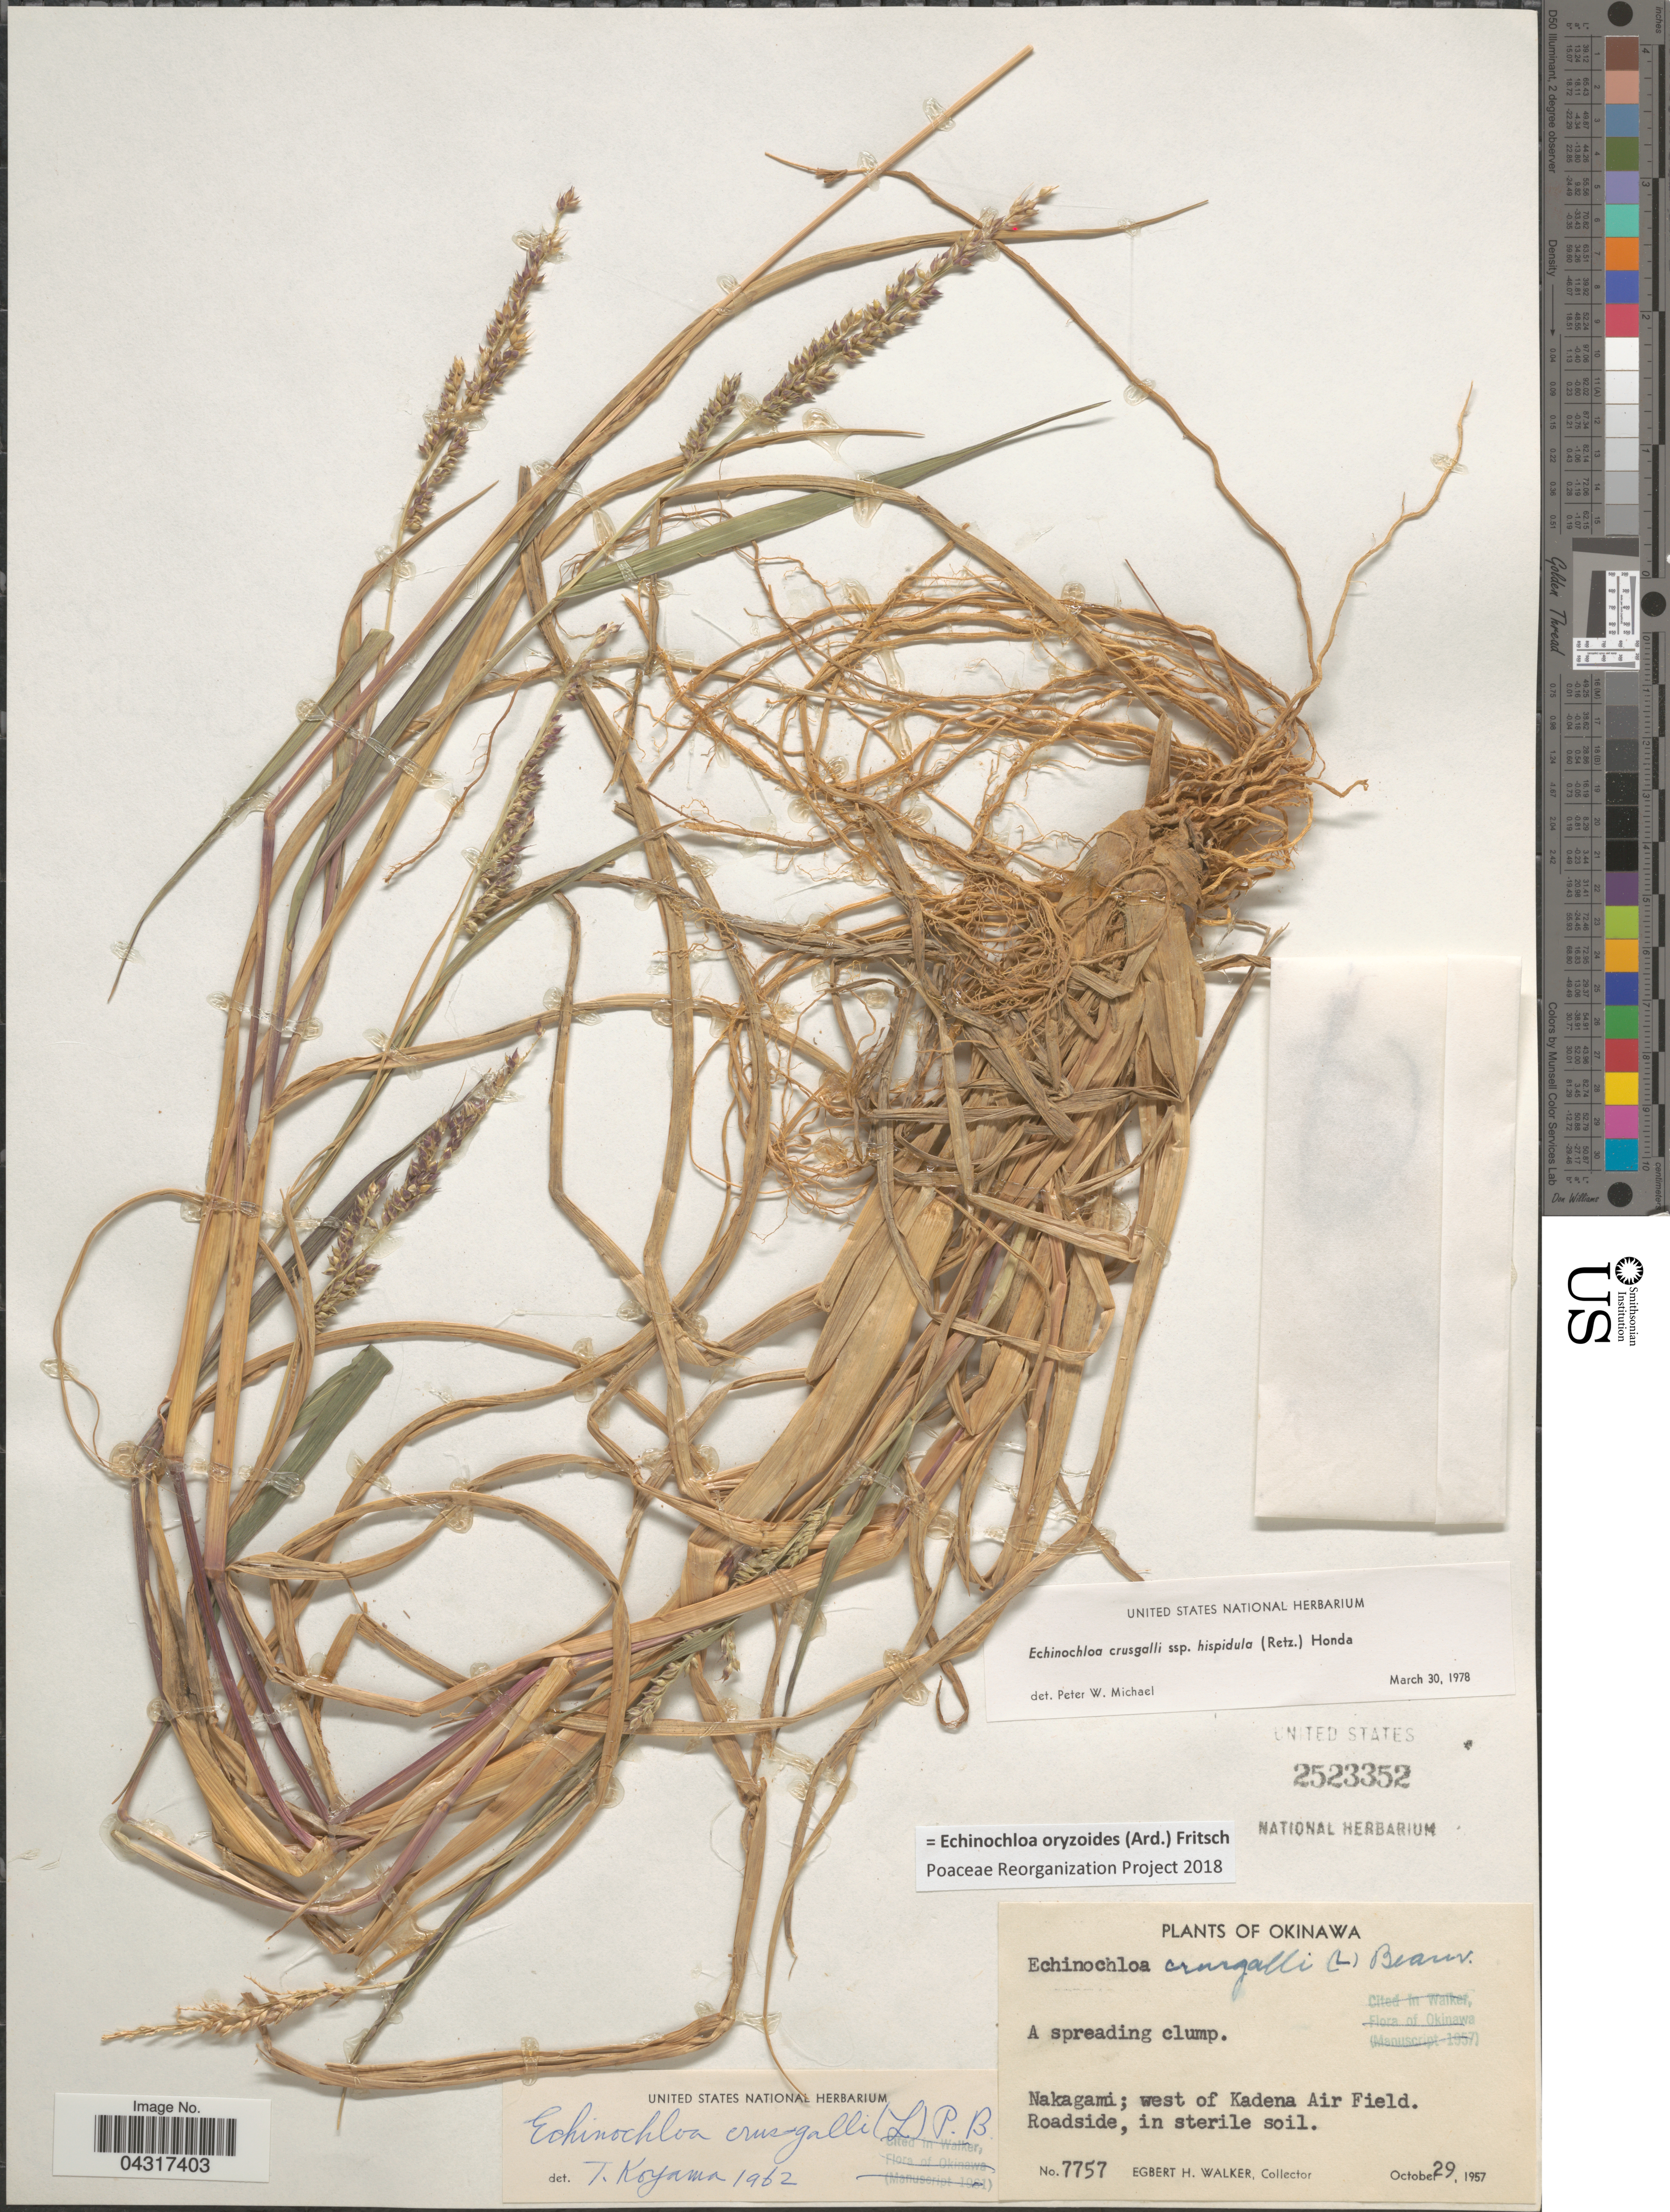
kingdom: Plantae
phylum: Tracheophyta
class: Liliopsida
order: Poales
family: Poaceae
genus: Echinochloa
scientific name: Echinochloa oryzoides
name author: (Ard.) Fritsch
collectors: E. H. Walker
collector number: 7757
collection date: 1957-10-29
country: Japan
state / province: Okinawa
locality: Nakagami; west of Kadena Air Field. Roadside, in sterile soil.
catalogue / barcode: US 2523352